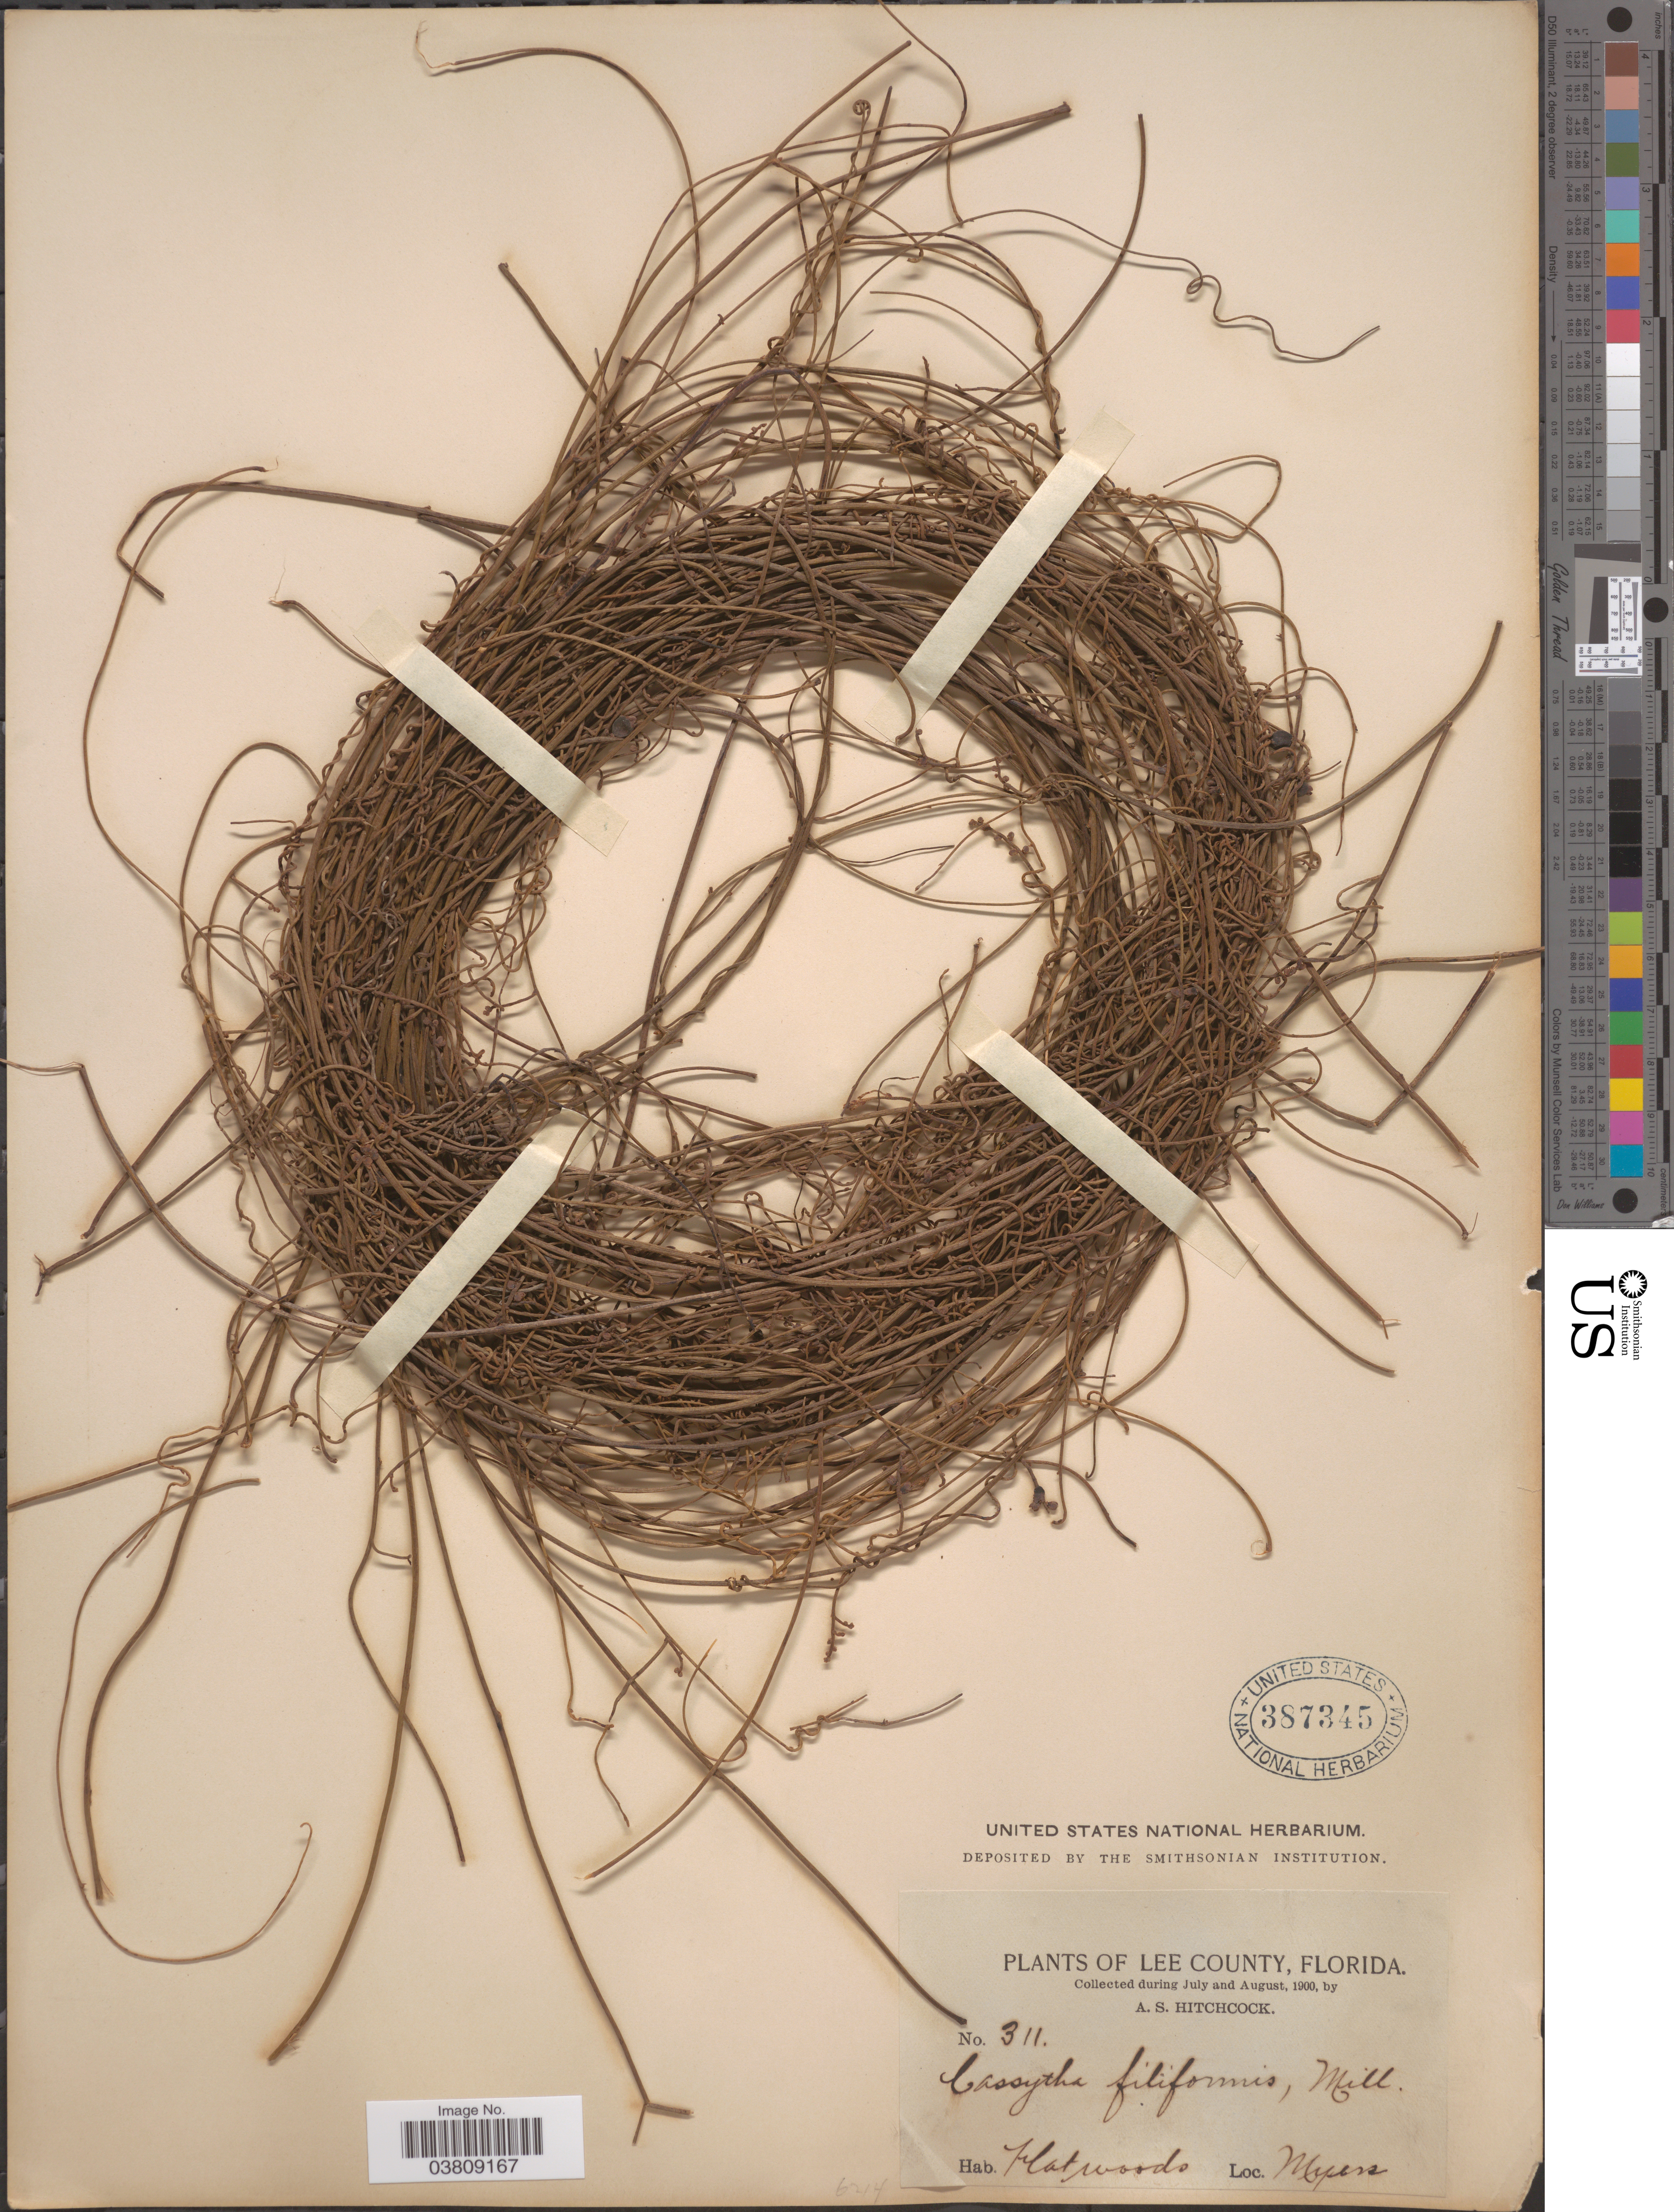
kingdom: Plantae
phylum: Tracheophyta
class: Magnoliopsida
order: Laurales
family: Lauraceae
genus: Cassytha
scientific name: Cassytha filiformis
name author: L.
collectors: A. S. Hitchcock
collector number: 311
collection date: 1900-07/1900-08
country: United States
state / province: Florida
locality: Lee County. Myers.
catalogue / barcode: US 387345